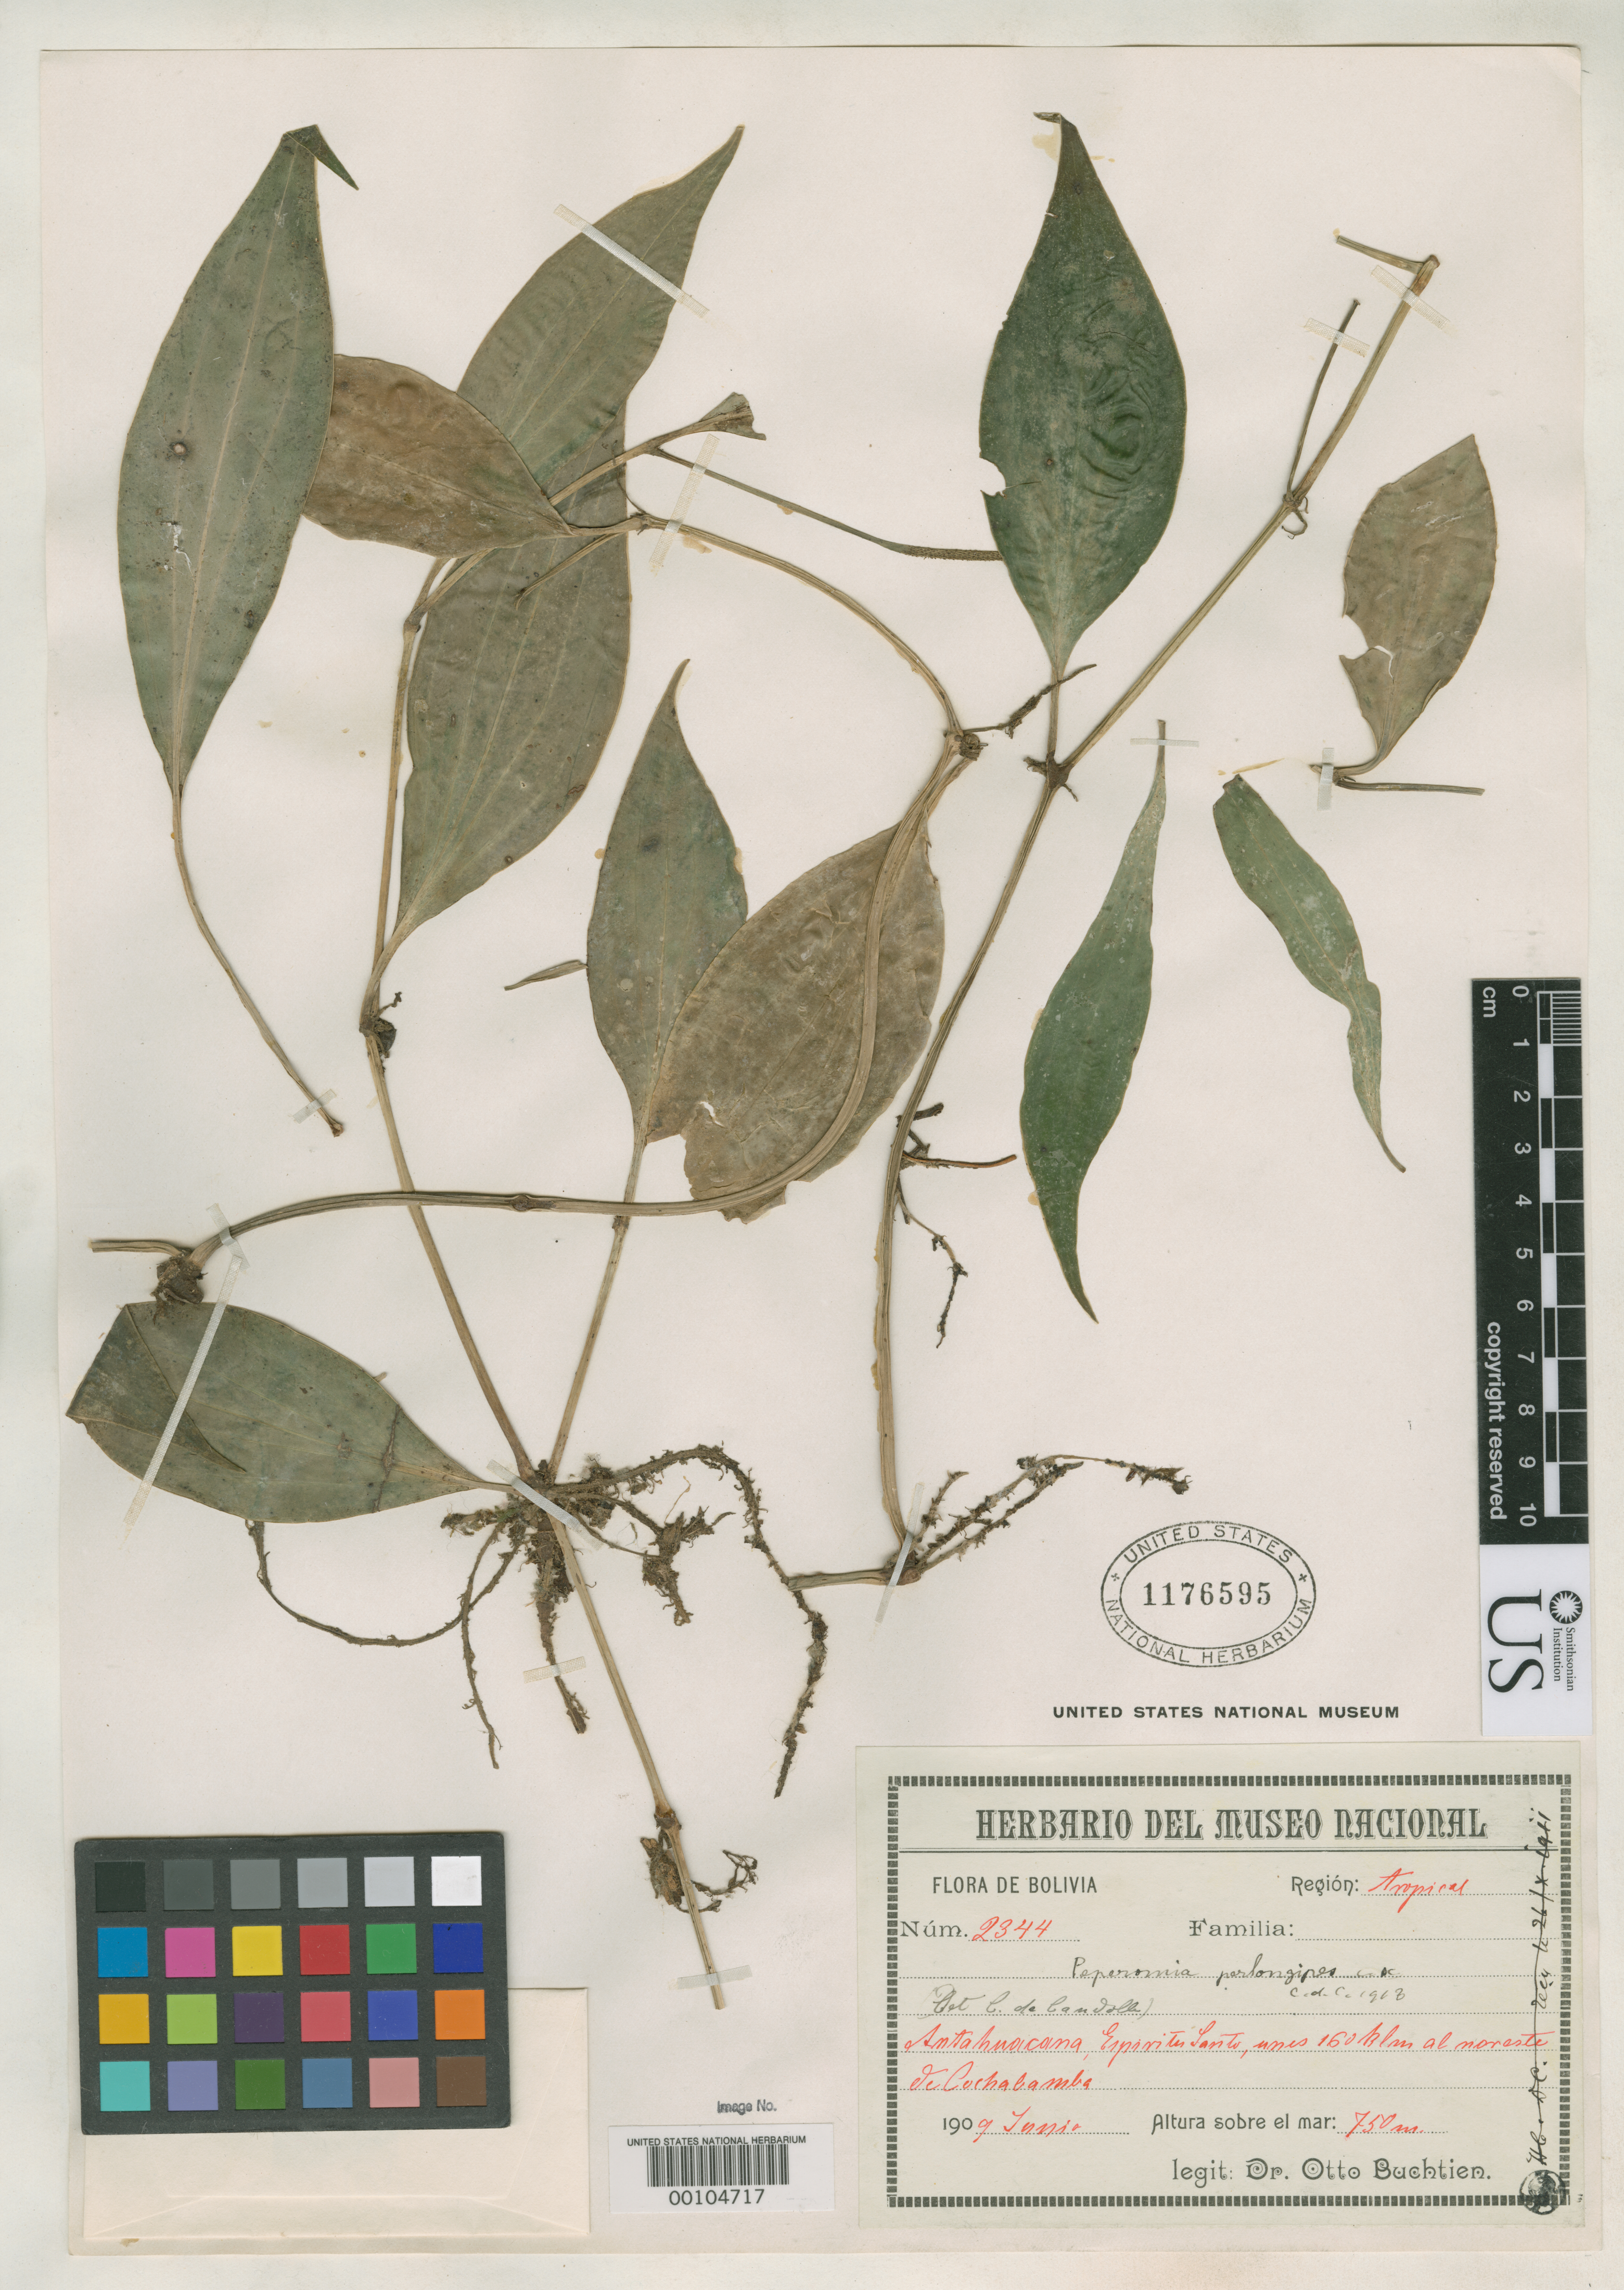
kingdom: Plantae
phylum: Tracheophyta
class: Magnoliopsida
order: Piperales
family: Piperaceae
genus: Peperomia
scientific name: Peperomia perlongipes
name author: C. DC.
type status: Isotype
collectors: O. Buchtien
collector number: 2344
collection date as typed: Jun 1909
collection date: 1909-06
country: Bolivia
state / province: Cochabamba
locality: Antahuacana, Espirito Santo, 160 km NE of Cochabamba.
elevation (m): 750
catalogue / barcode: US 1176595